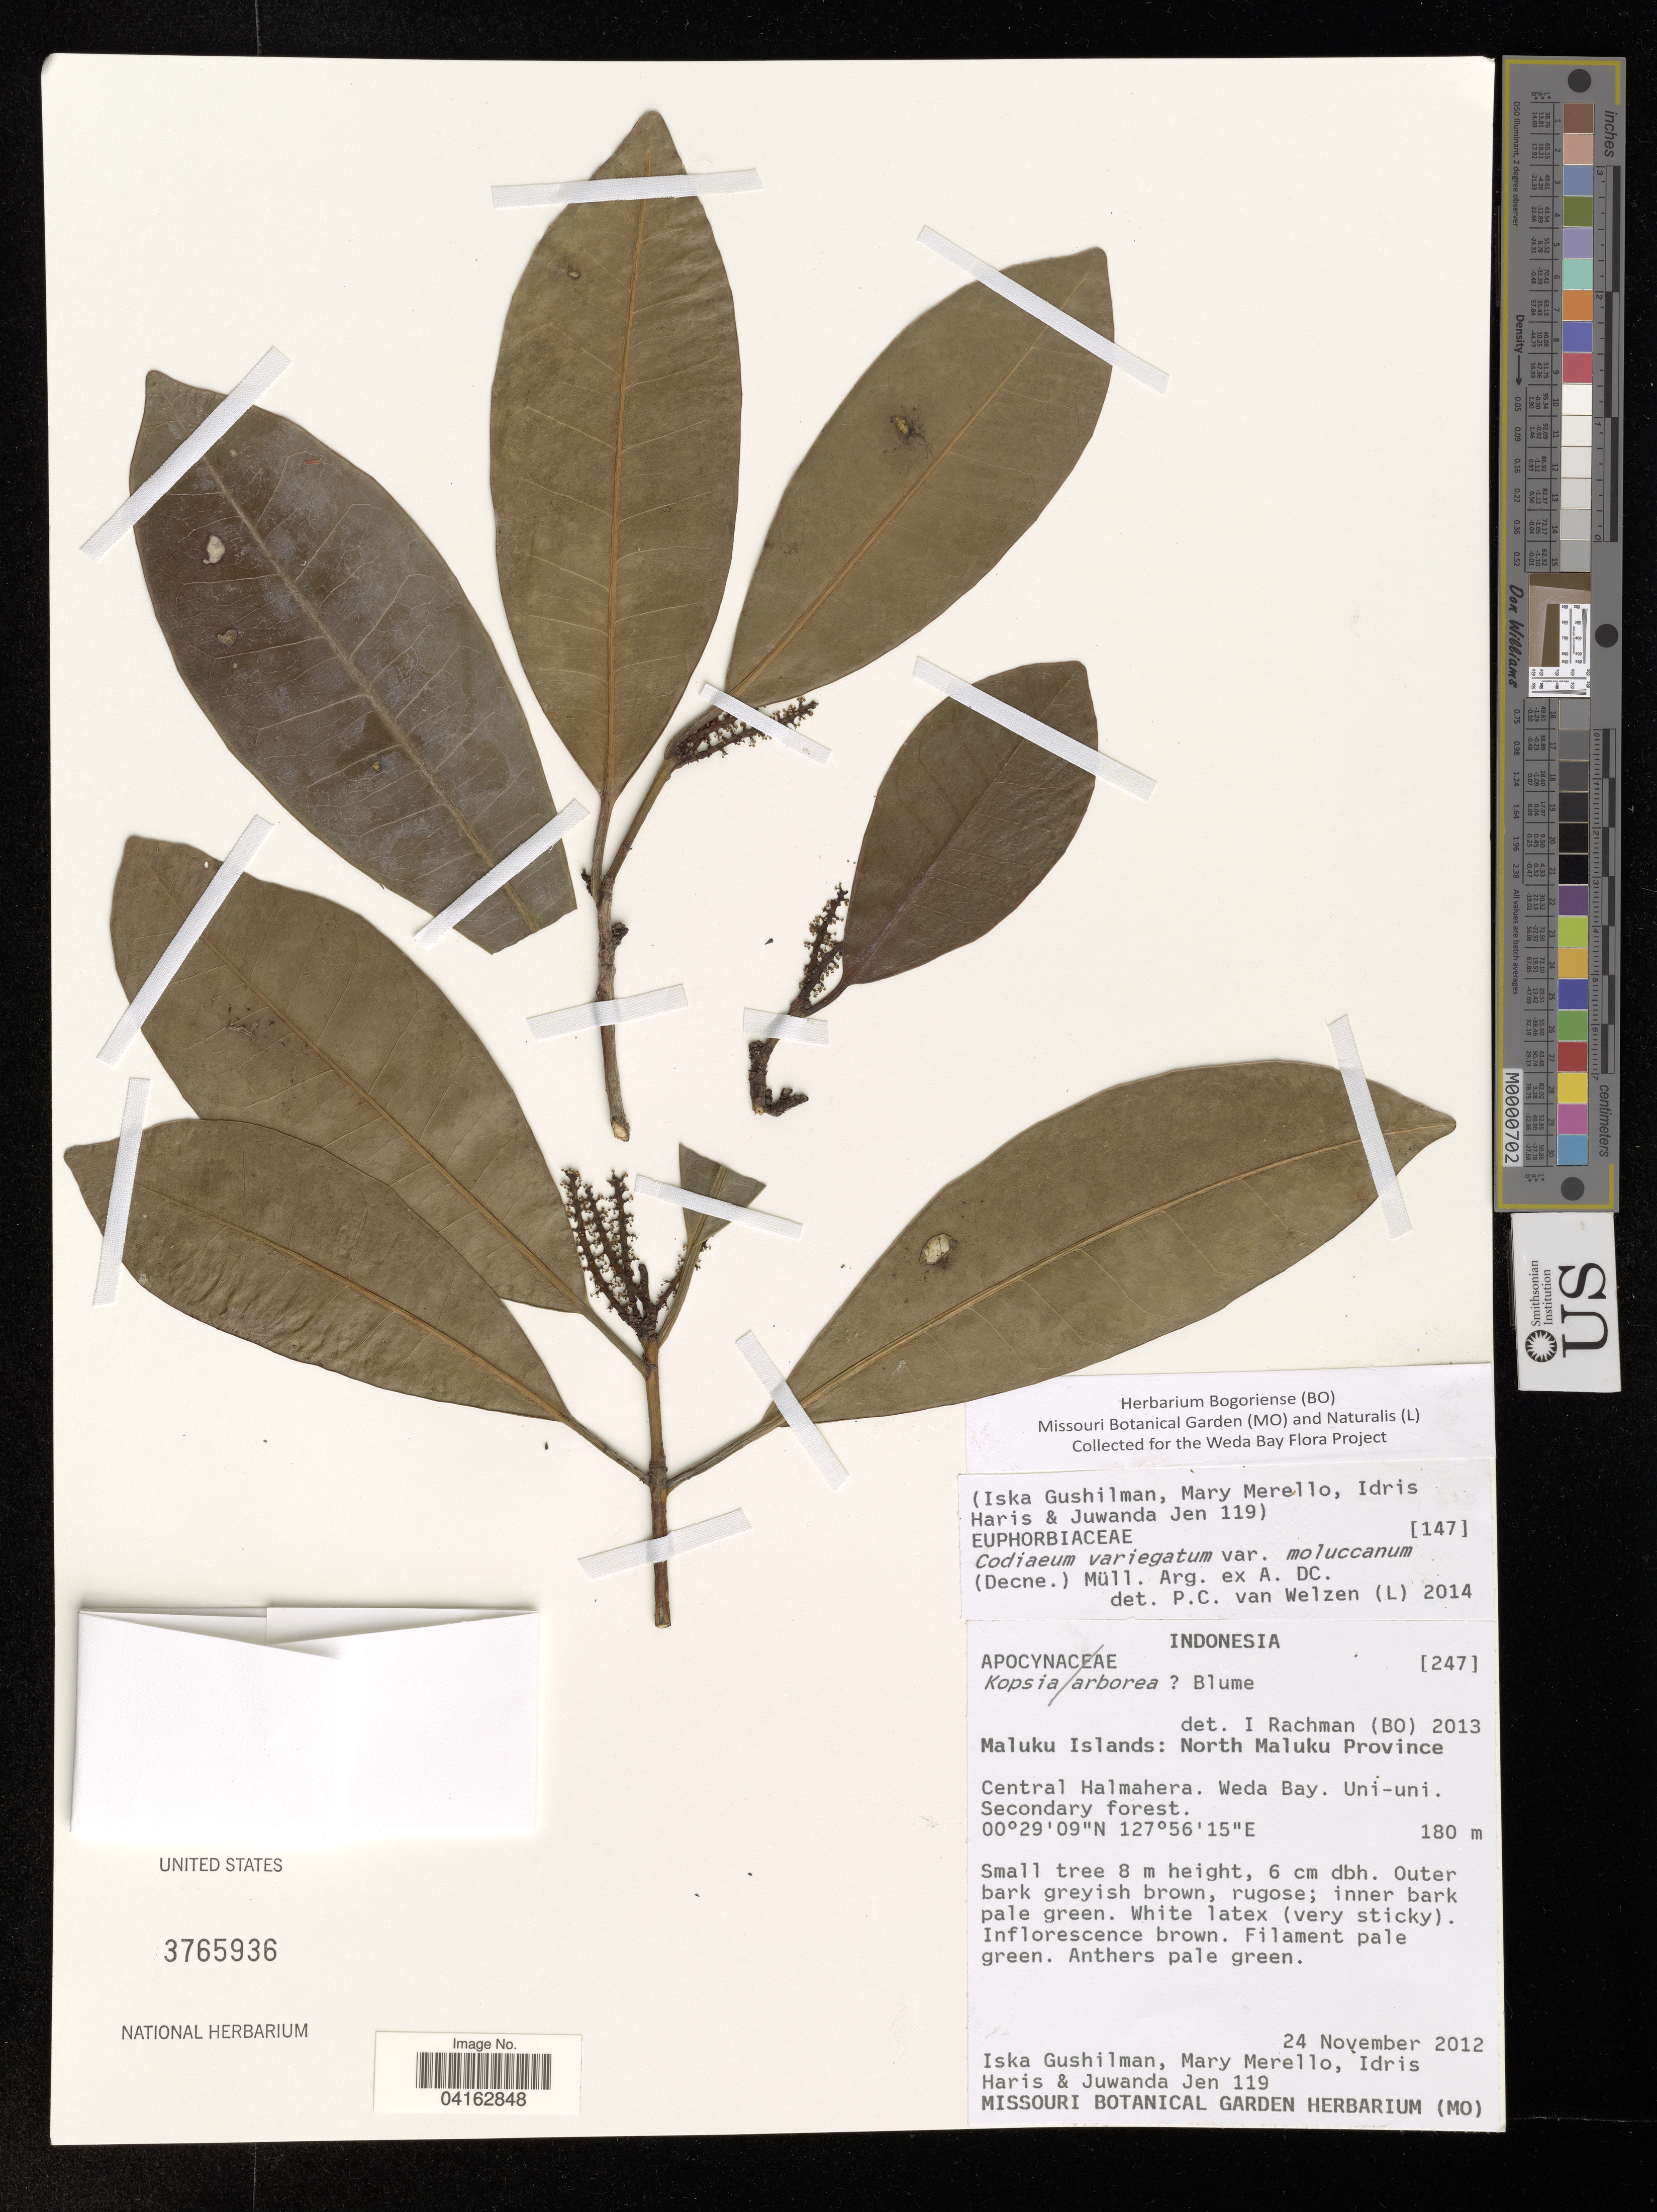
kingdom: Plantae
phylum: Tracheophyta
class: Magnoliopsida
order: Malpighiales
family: Euphorbiaceae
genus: Codiaeum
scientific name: Codiaeum variegatum var. variegatum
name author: (L.) Rumph. ex A. Juss.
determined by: (US) Smithsonian Institution - National Museum of Natural History - Department of Botany (UNITED STATES)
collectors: I. Gushilman, M. Merello, I. Haris & J. Jen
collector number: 119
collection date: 2012-11-24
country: Indonesia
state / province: Maluku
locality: Maluku Islands: North Maluku Province. Central Halmahera. Weda Bay. Uni-uni. Secondary forest.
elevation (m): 180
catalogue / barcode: US 3765936